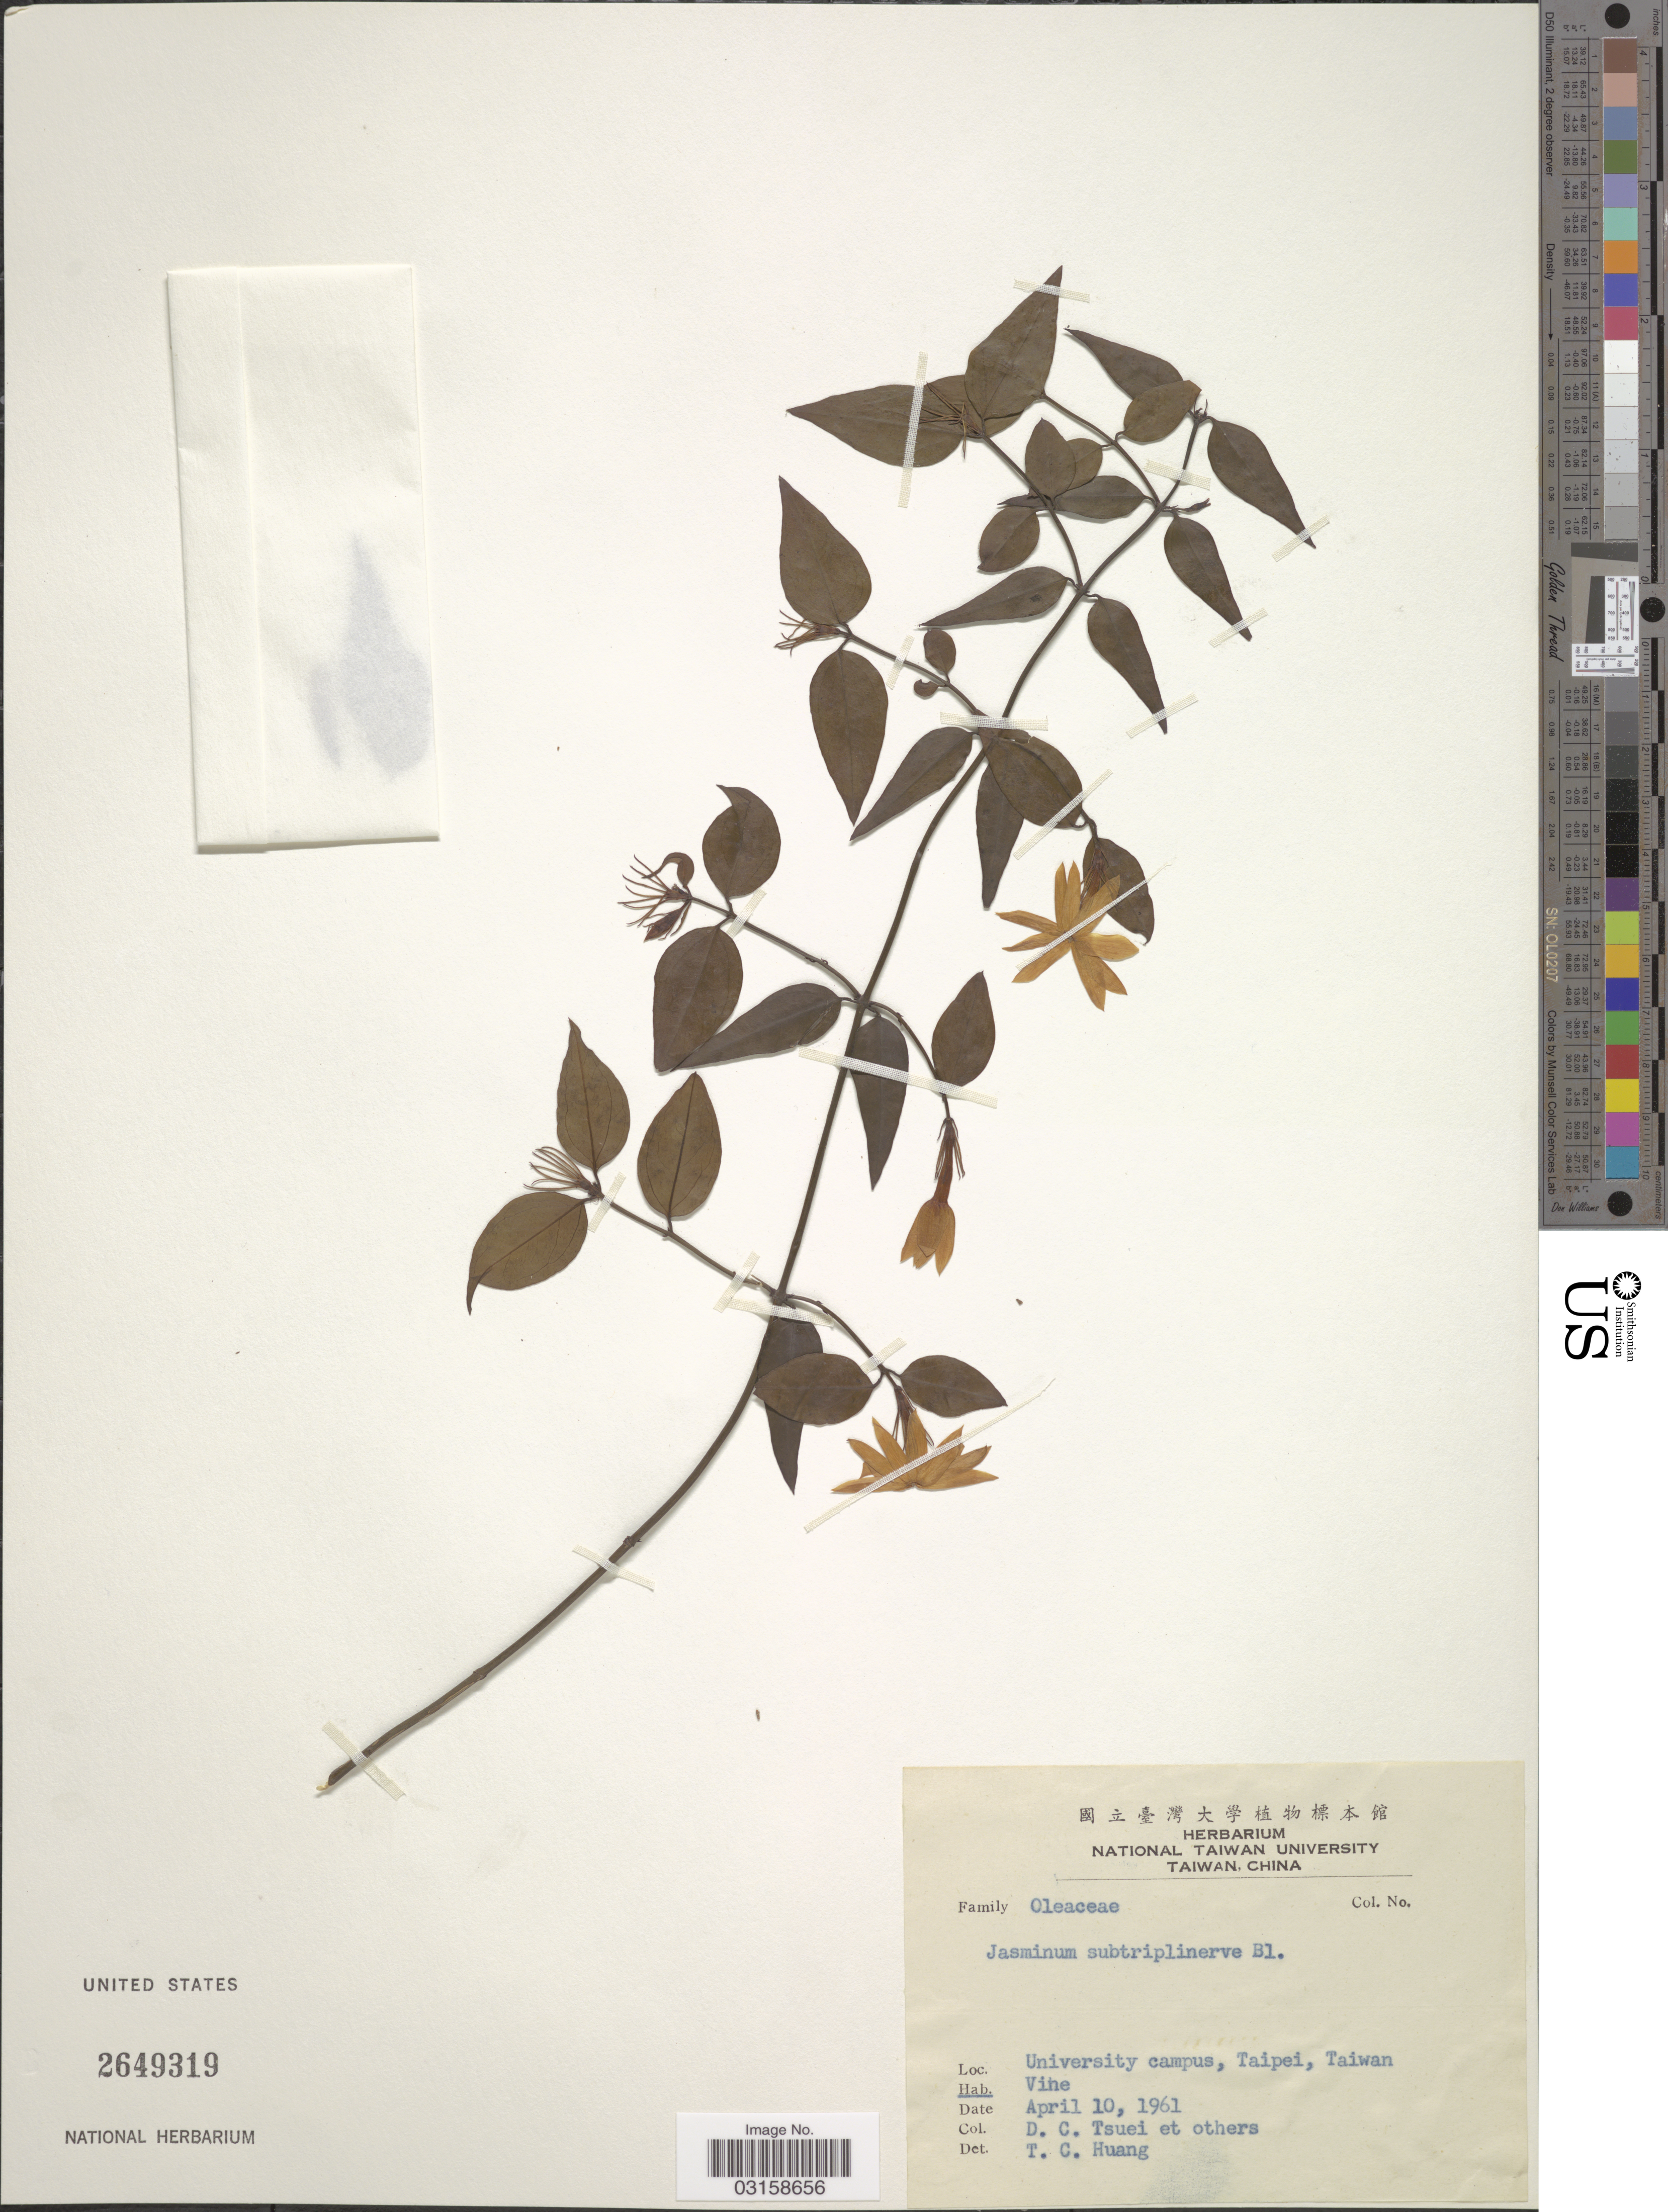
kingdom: Plantae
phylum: Tracheophyta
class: Magnoliopsida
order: Lamiales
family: Oleaceae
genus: Jasminum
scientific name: Jasminum subtriplinerve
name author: Blume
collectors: D. Tsuei & et al.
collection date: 1961-04-10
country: Taiwan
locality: University campus, Taipei.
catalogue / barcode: US 2649319